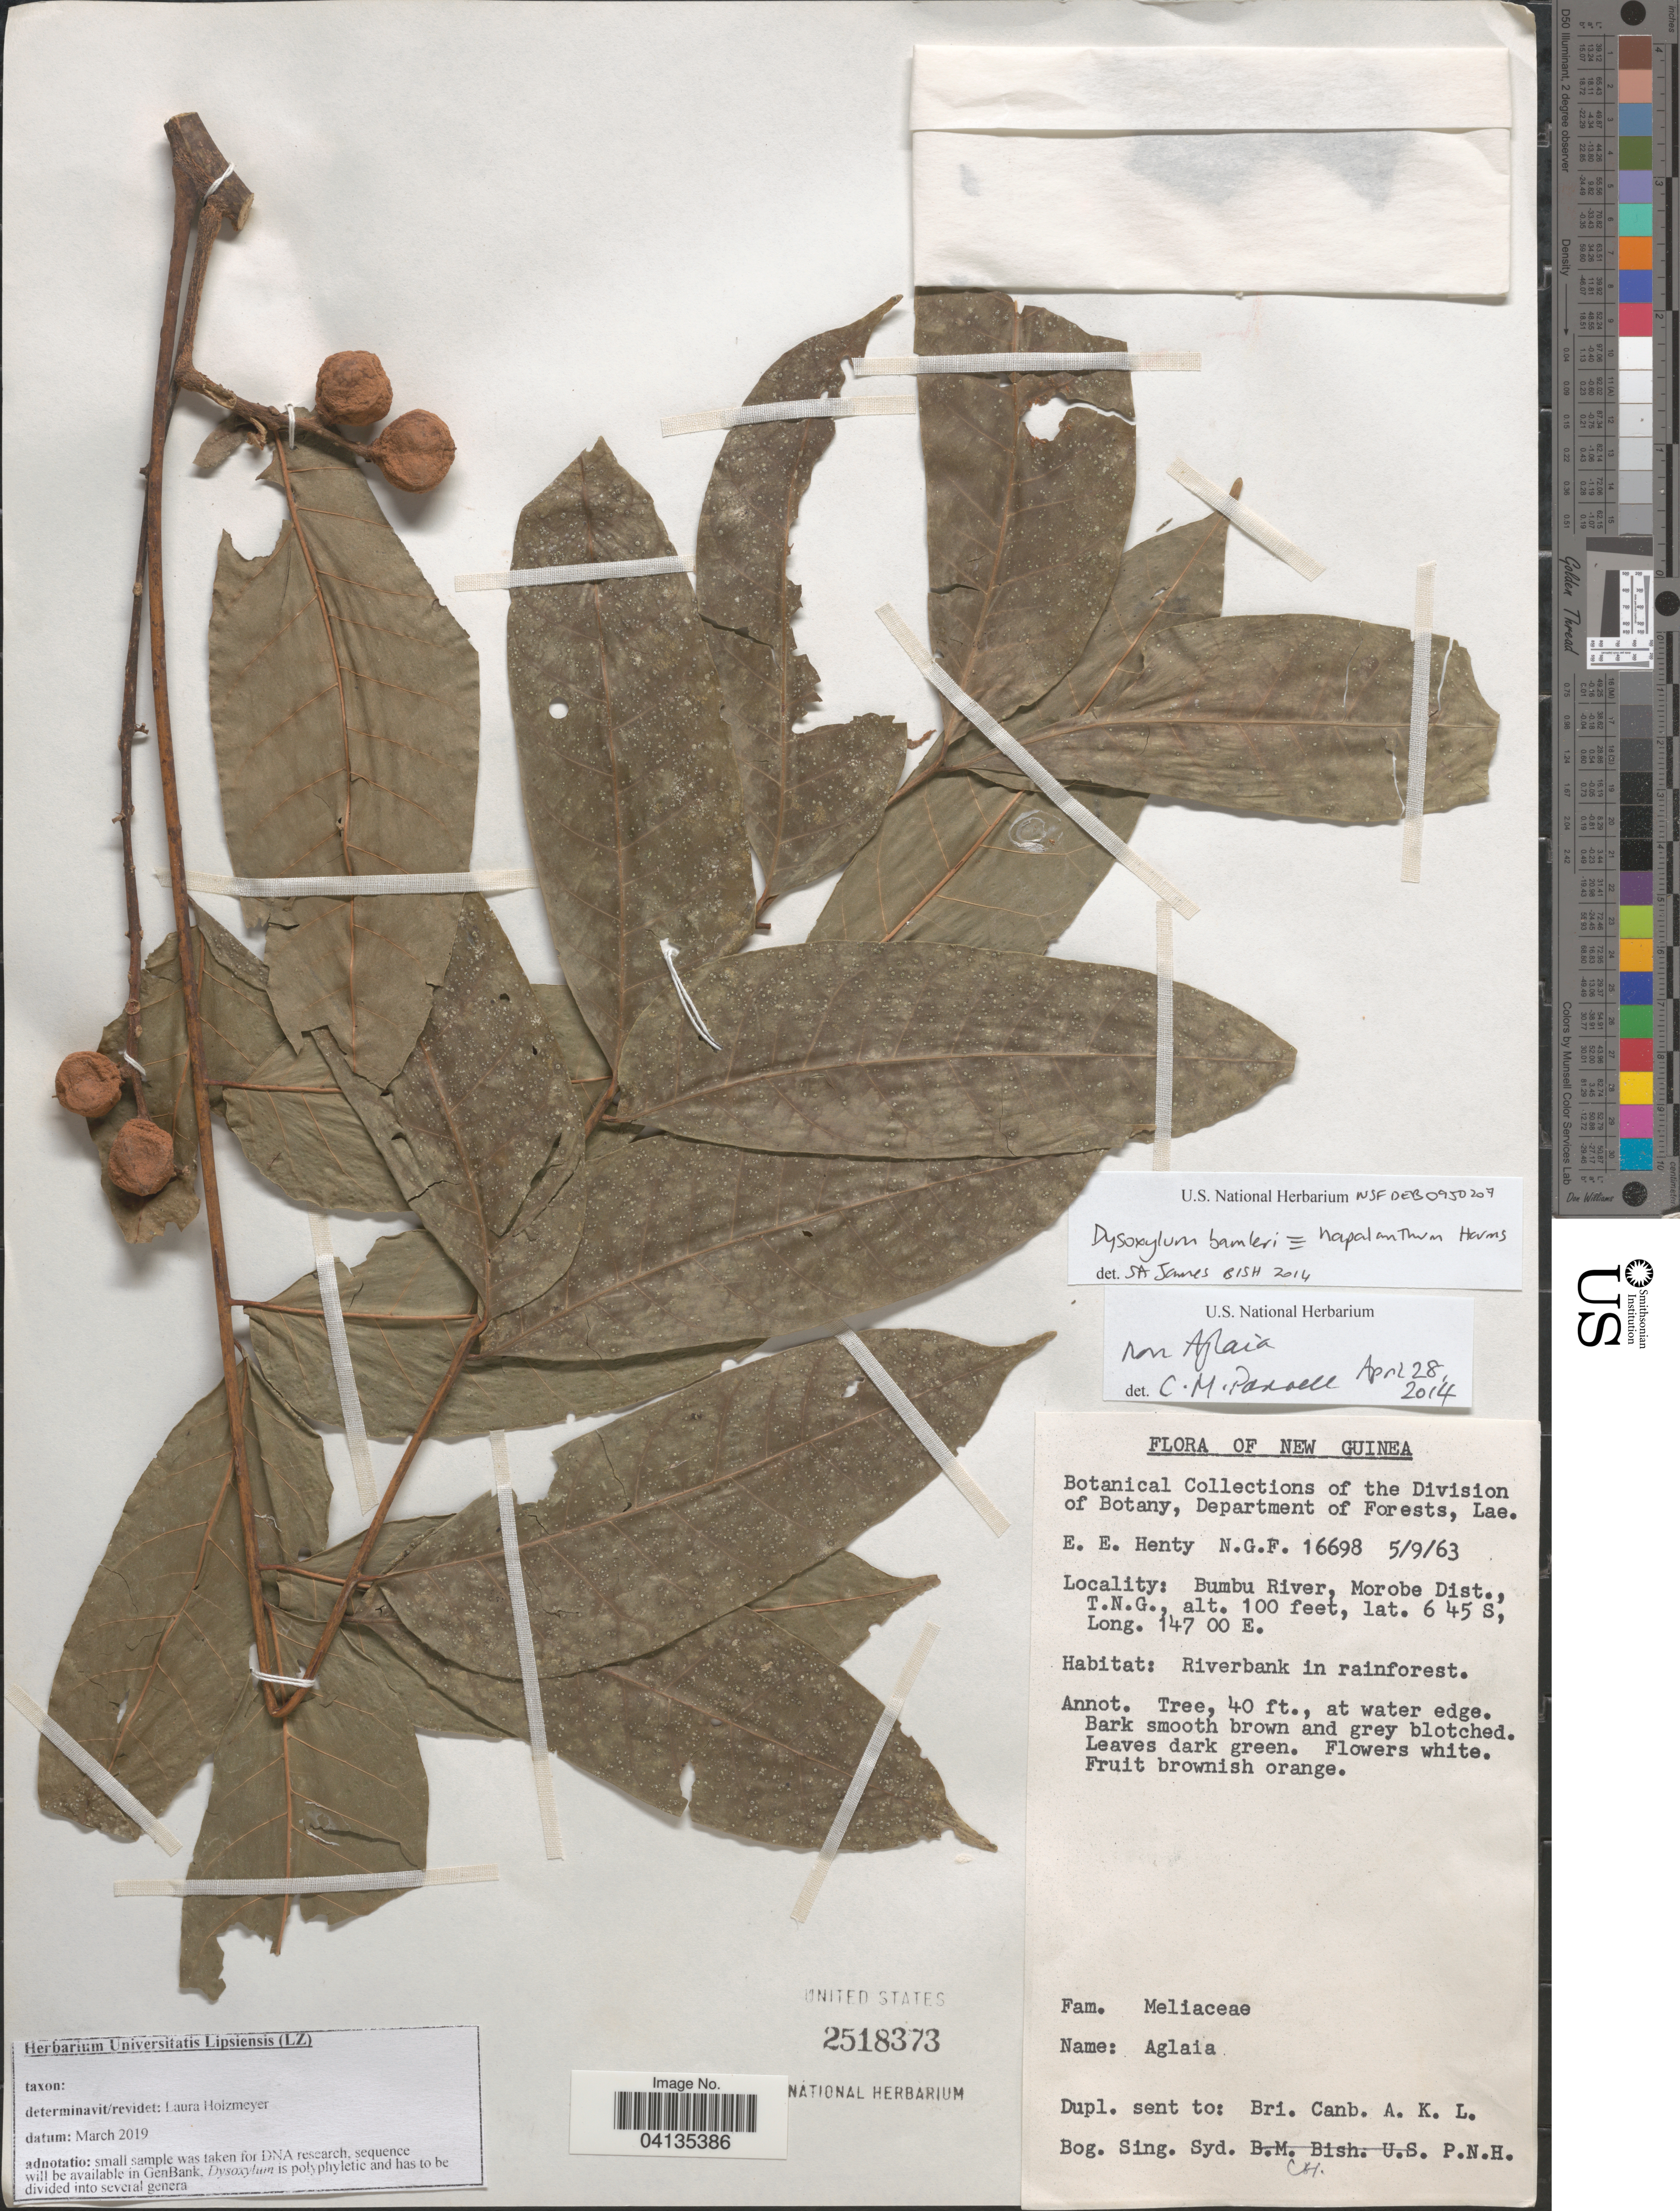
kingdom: Plantae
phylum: Tracheophyta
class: Magnoliopsida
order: Sapindales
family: Meliaceae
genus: Prasoxylon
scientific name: Prasoxylon hapalanthum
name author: (Harms) Holzmeyer & Mabb.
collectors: E. Henty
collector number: N.G.F.16698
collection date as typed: Transcribed d/m/y: 5/9/63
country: Papua New Guinea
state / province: Morobe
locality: New Guinea. Bumbu River, T.N.G.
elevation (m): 30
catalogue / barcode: US 2518373